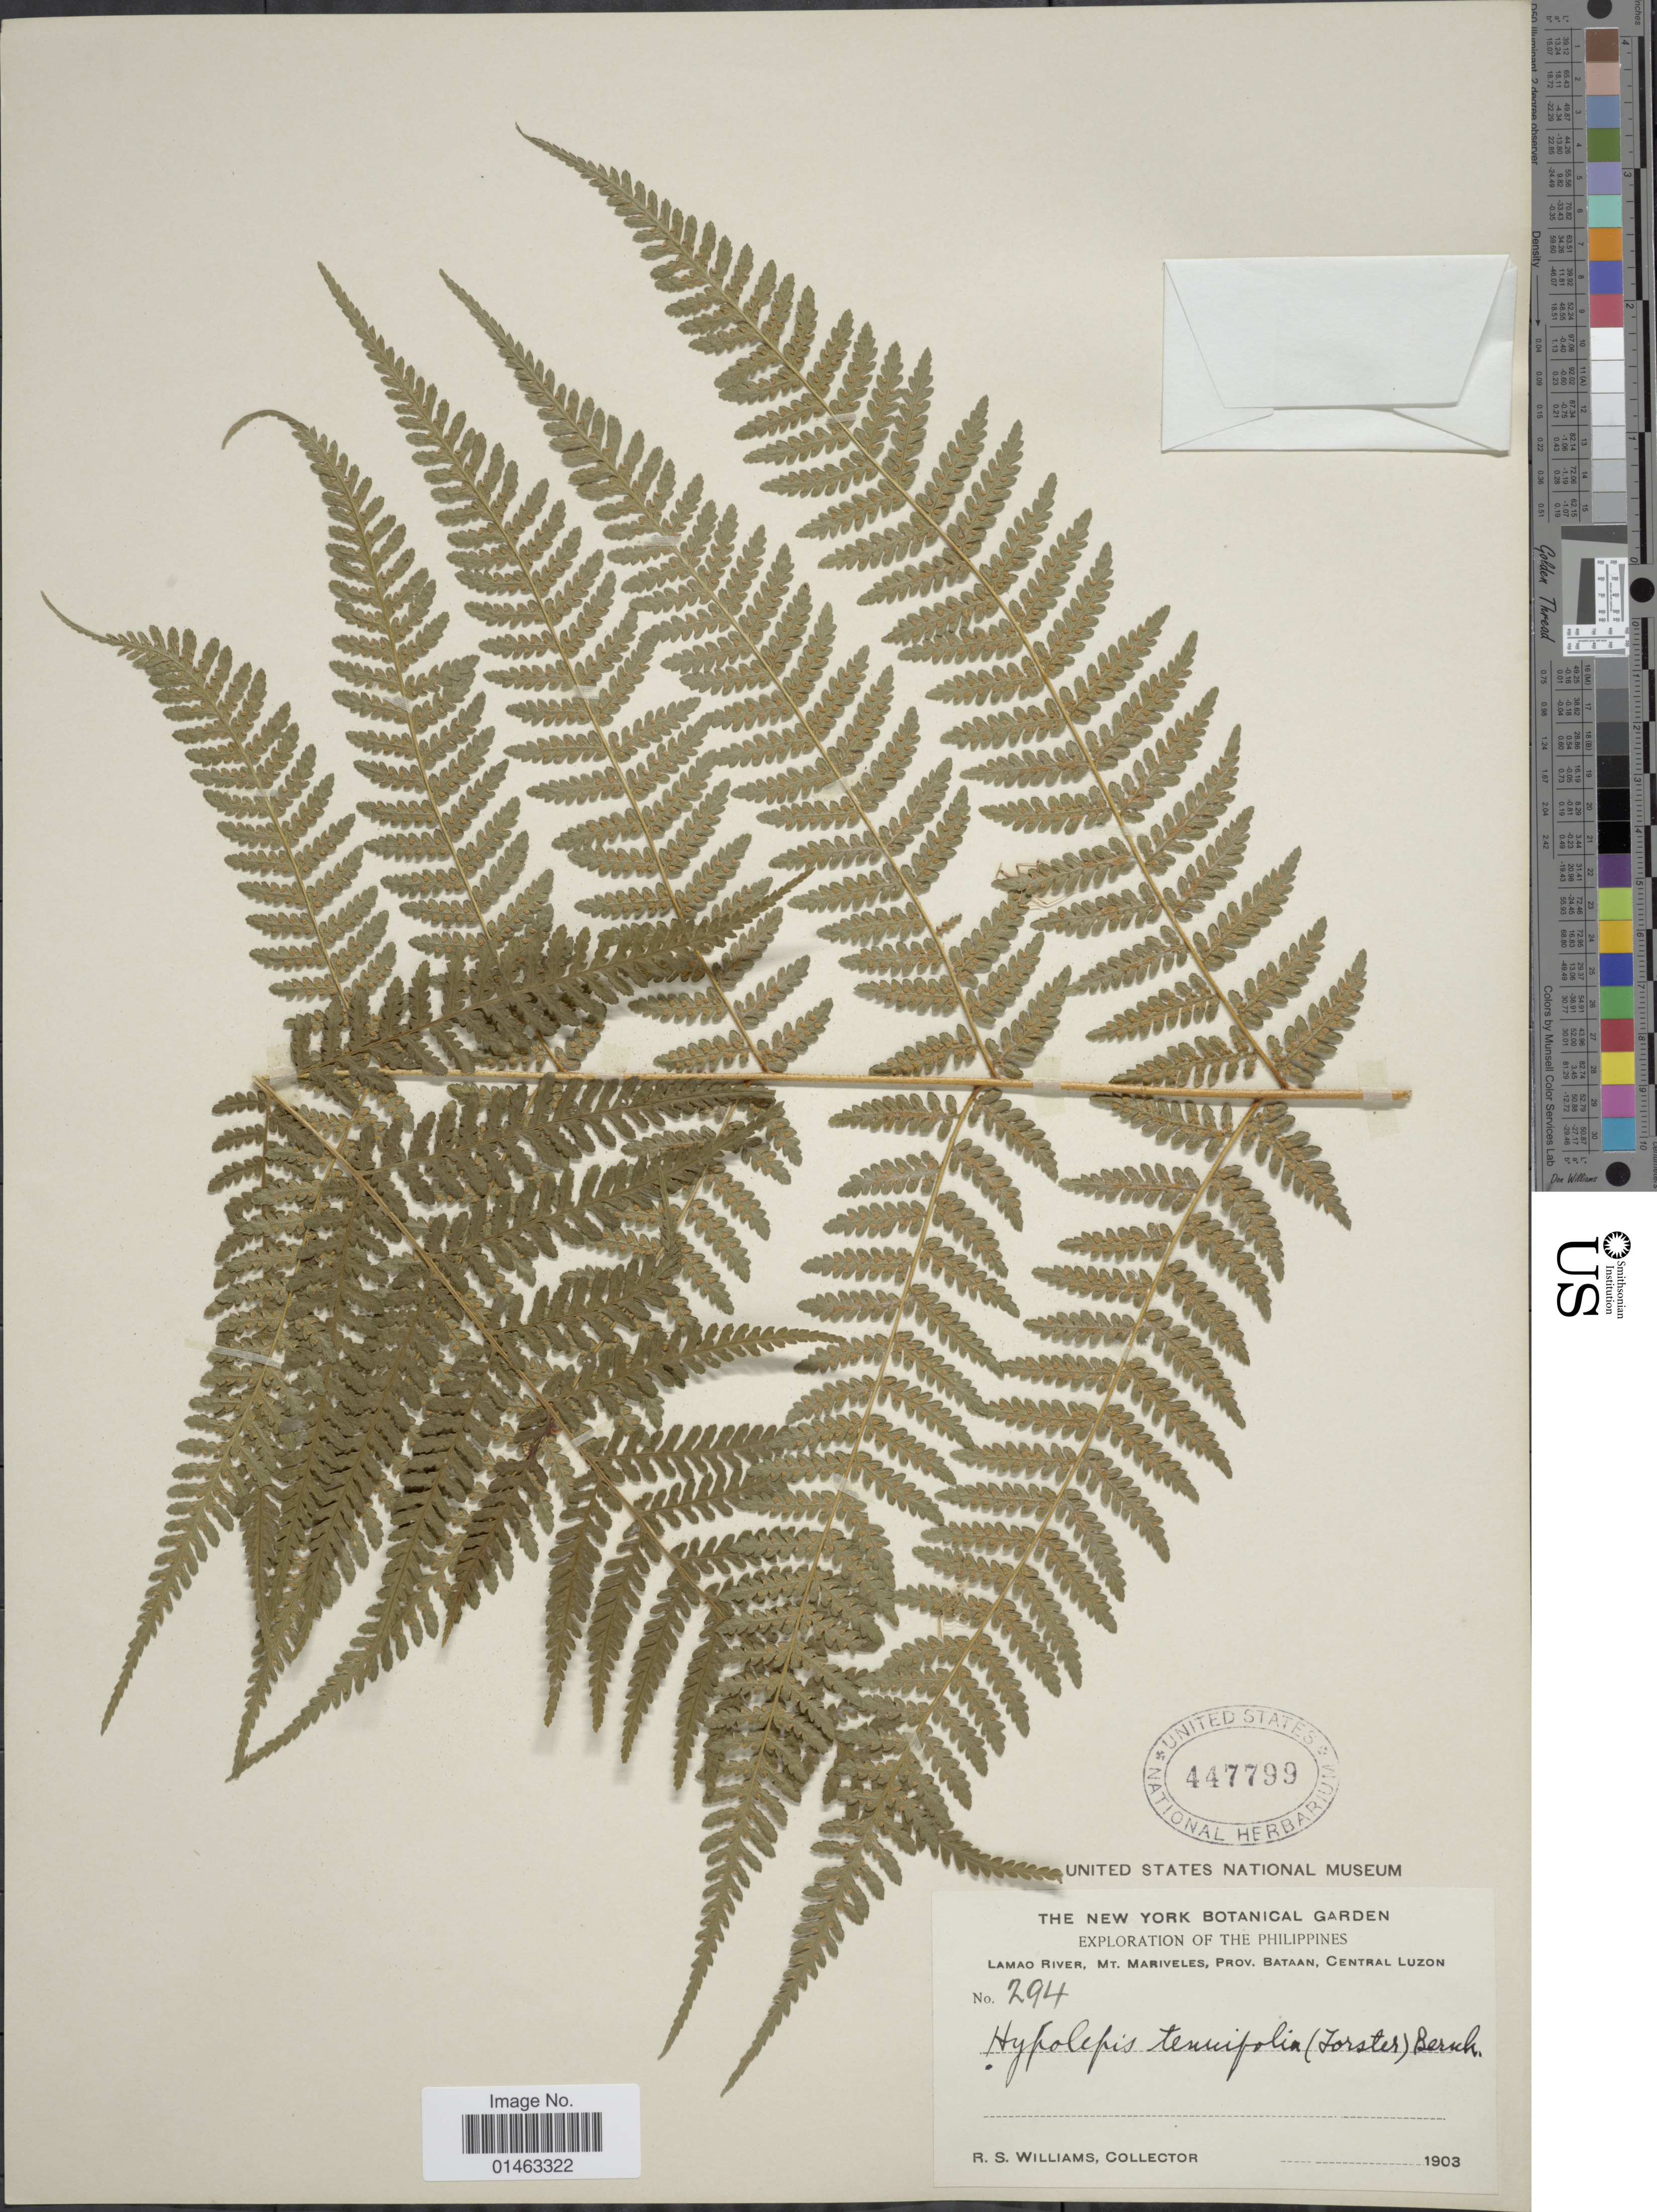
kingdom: Plantae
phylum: Tracheophyta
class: Polypodiopsida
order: Polypodiales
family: Dennstaedtiaceae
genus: Hypolepis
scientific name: Hypolepis tenuifolia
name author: (G. Forst.) Bernh.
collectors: R. S. Williams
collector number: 294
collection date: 1903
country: Philippines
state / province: Central Luzon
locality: Lamao River, Mt. Mariveles, Prov. Bataan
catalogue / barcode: US 447799